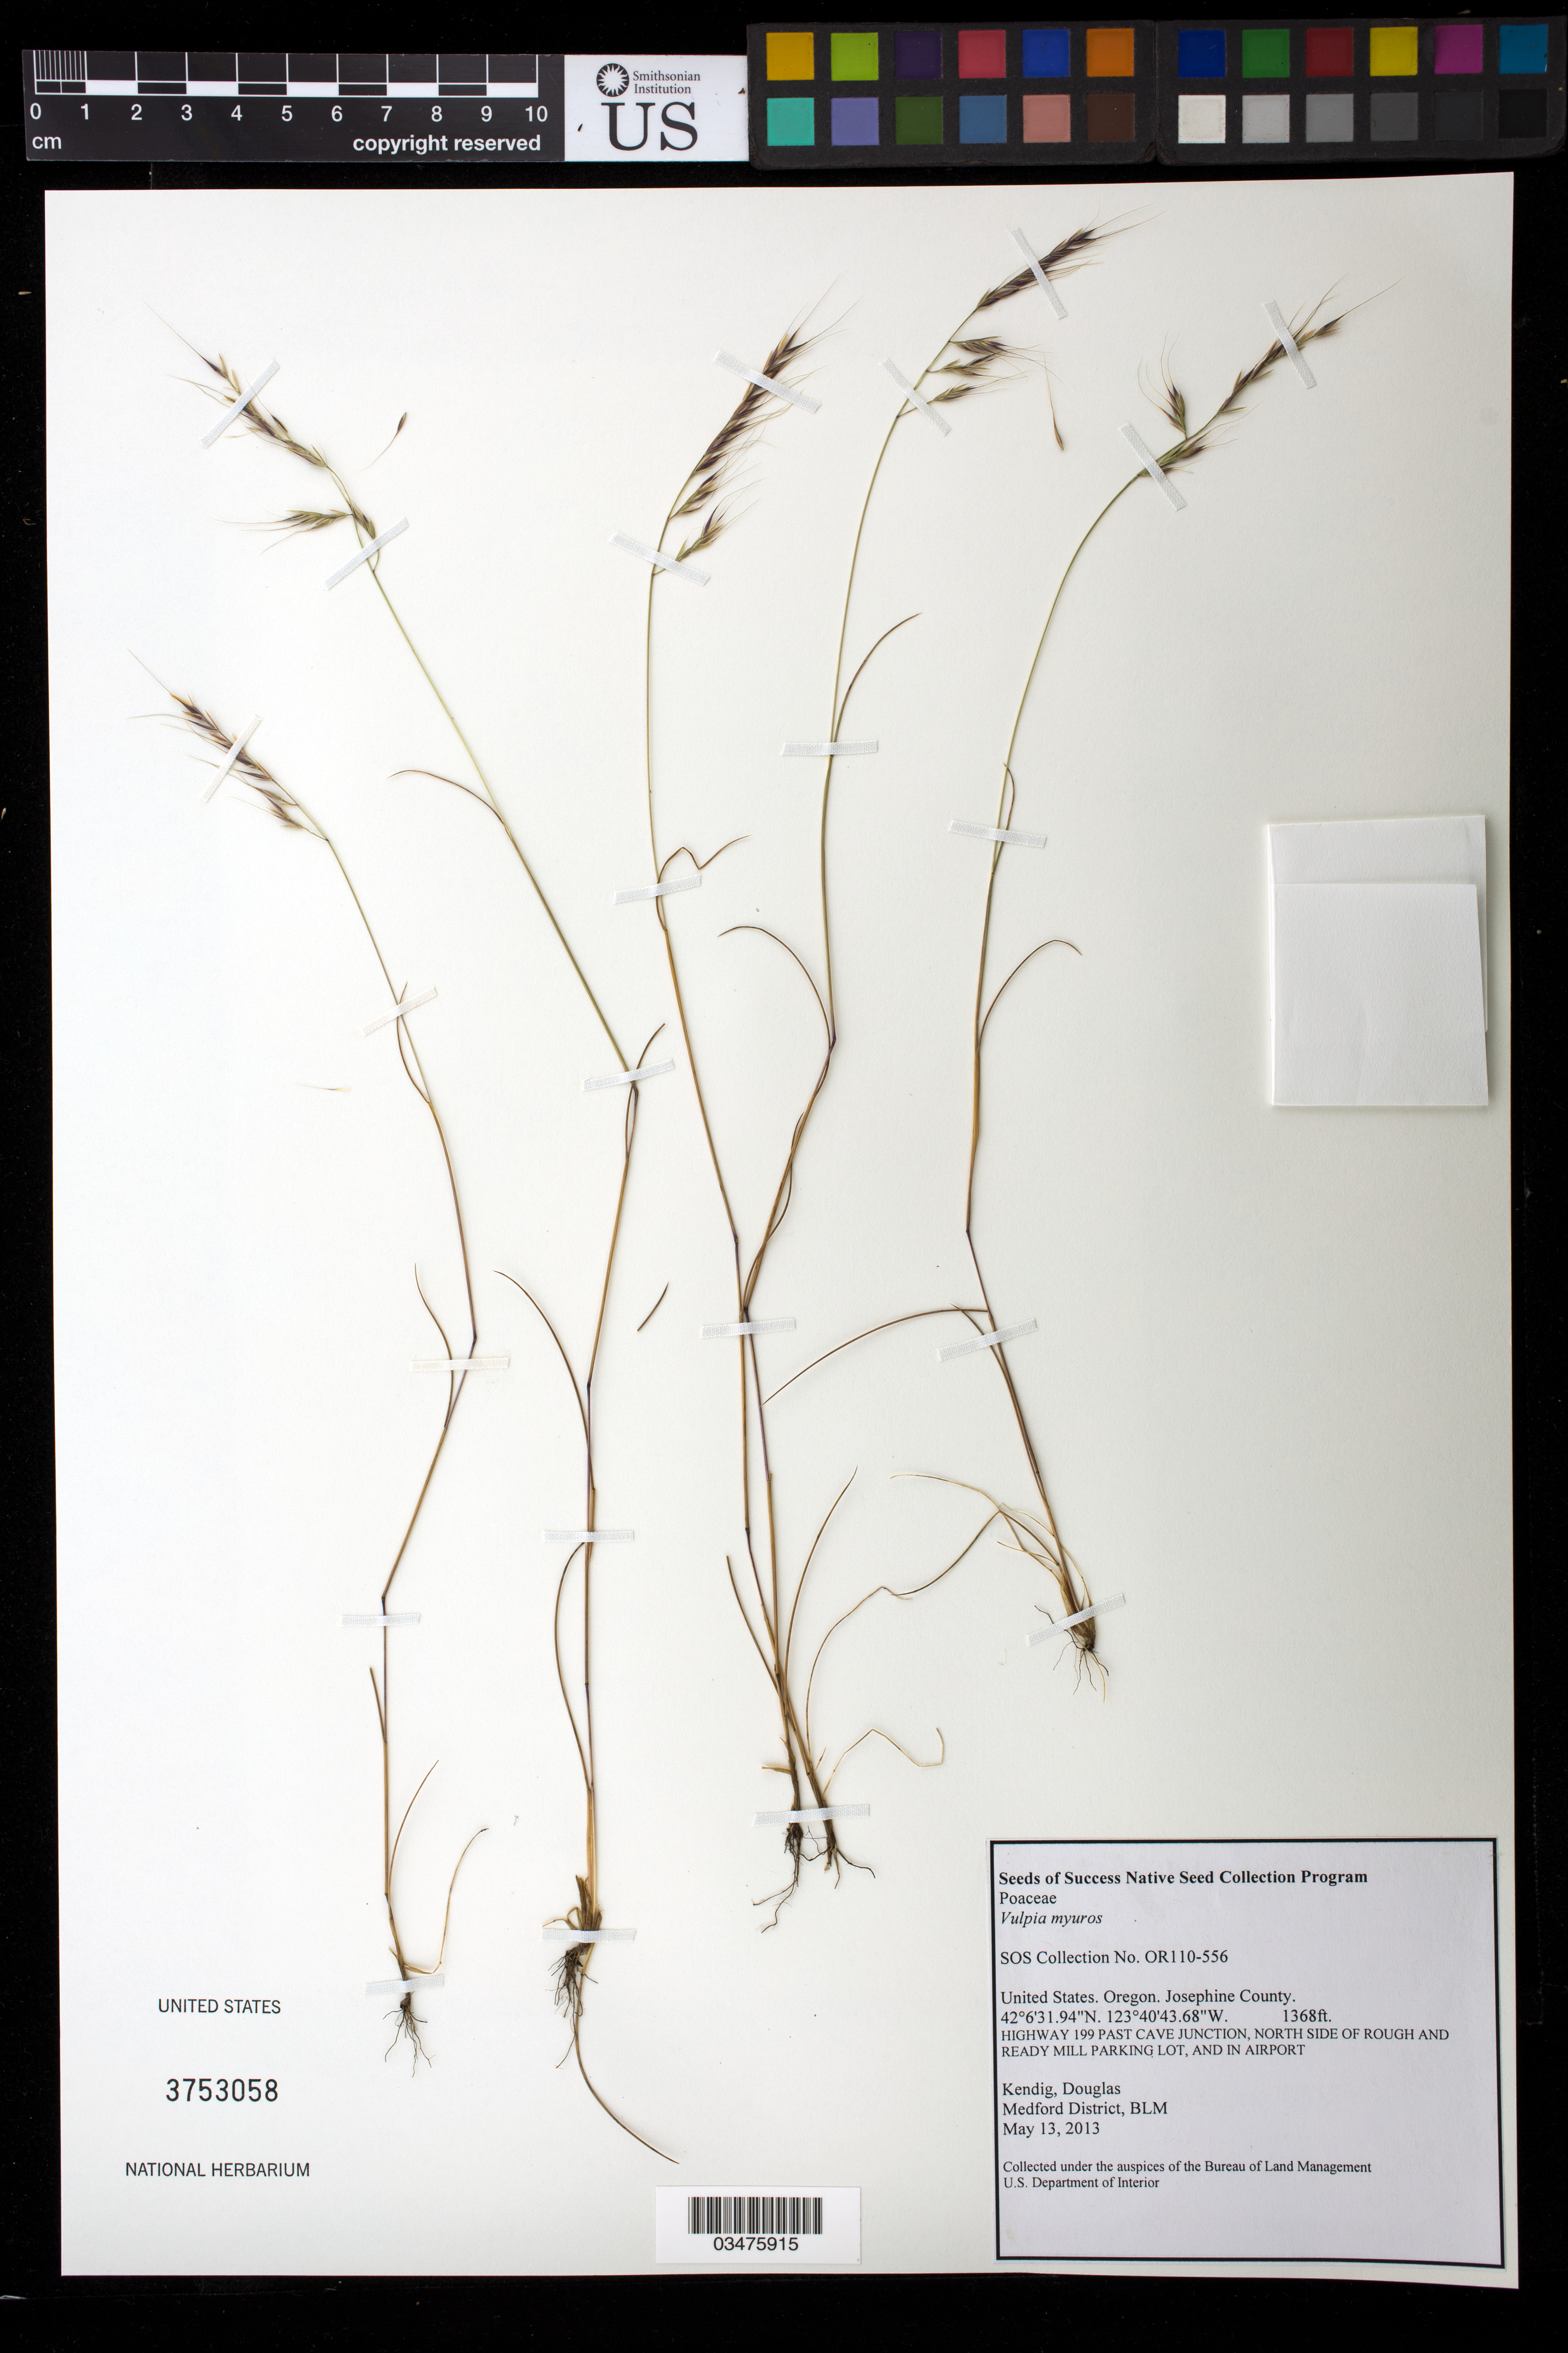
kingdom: Plantae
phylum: Tracheophyta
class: Liliopsida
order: Poales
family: Poaceae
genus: Vulpia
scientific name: Vulpia myuros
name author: (L.) C.C. Gmel.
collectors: D. Kendig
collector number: OR110-556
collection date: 2013-05-13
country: United States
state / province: Oregon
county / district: Josephine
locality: Hwy 199 past Cave Junction, north side of Rough and Ready Mill parking lot and in airport.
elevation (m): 417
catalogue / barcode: US 3753058